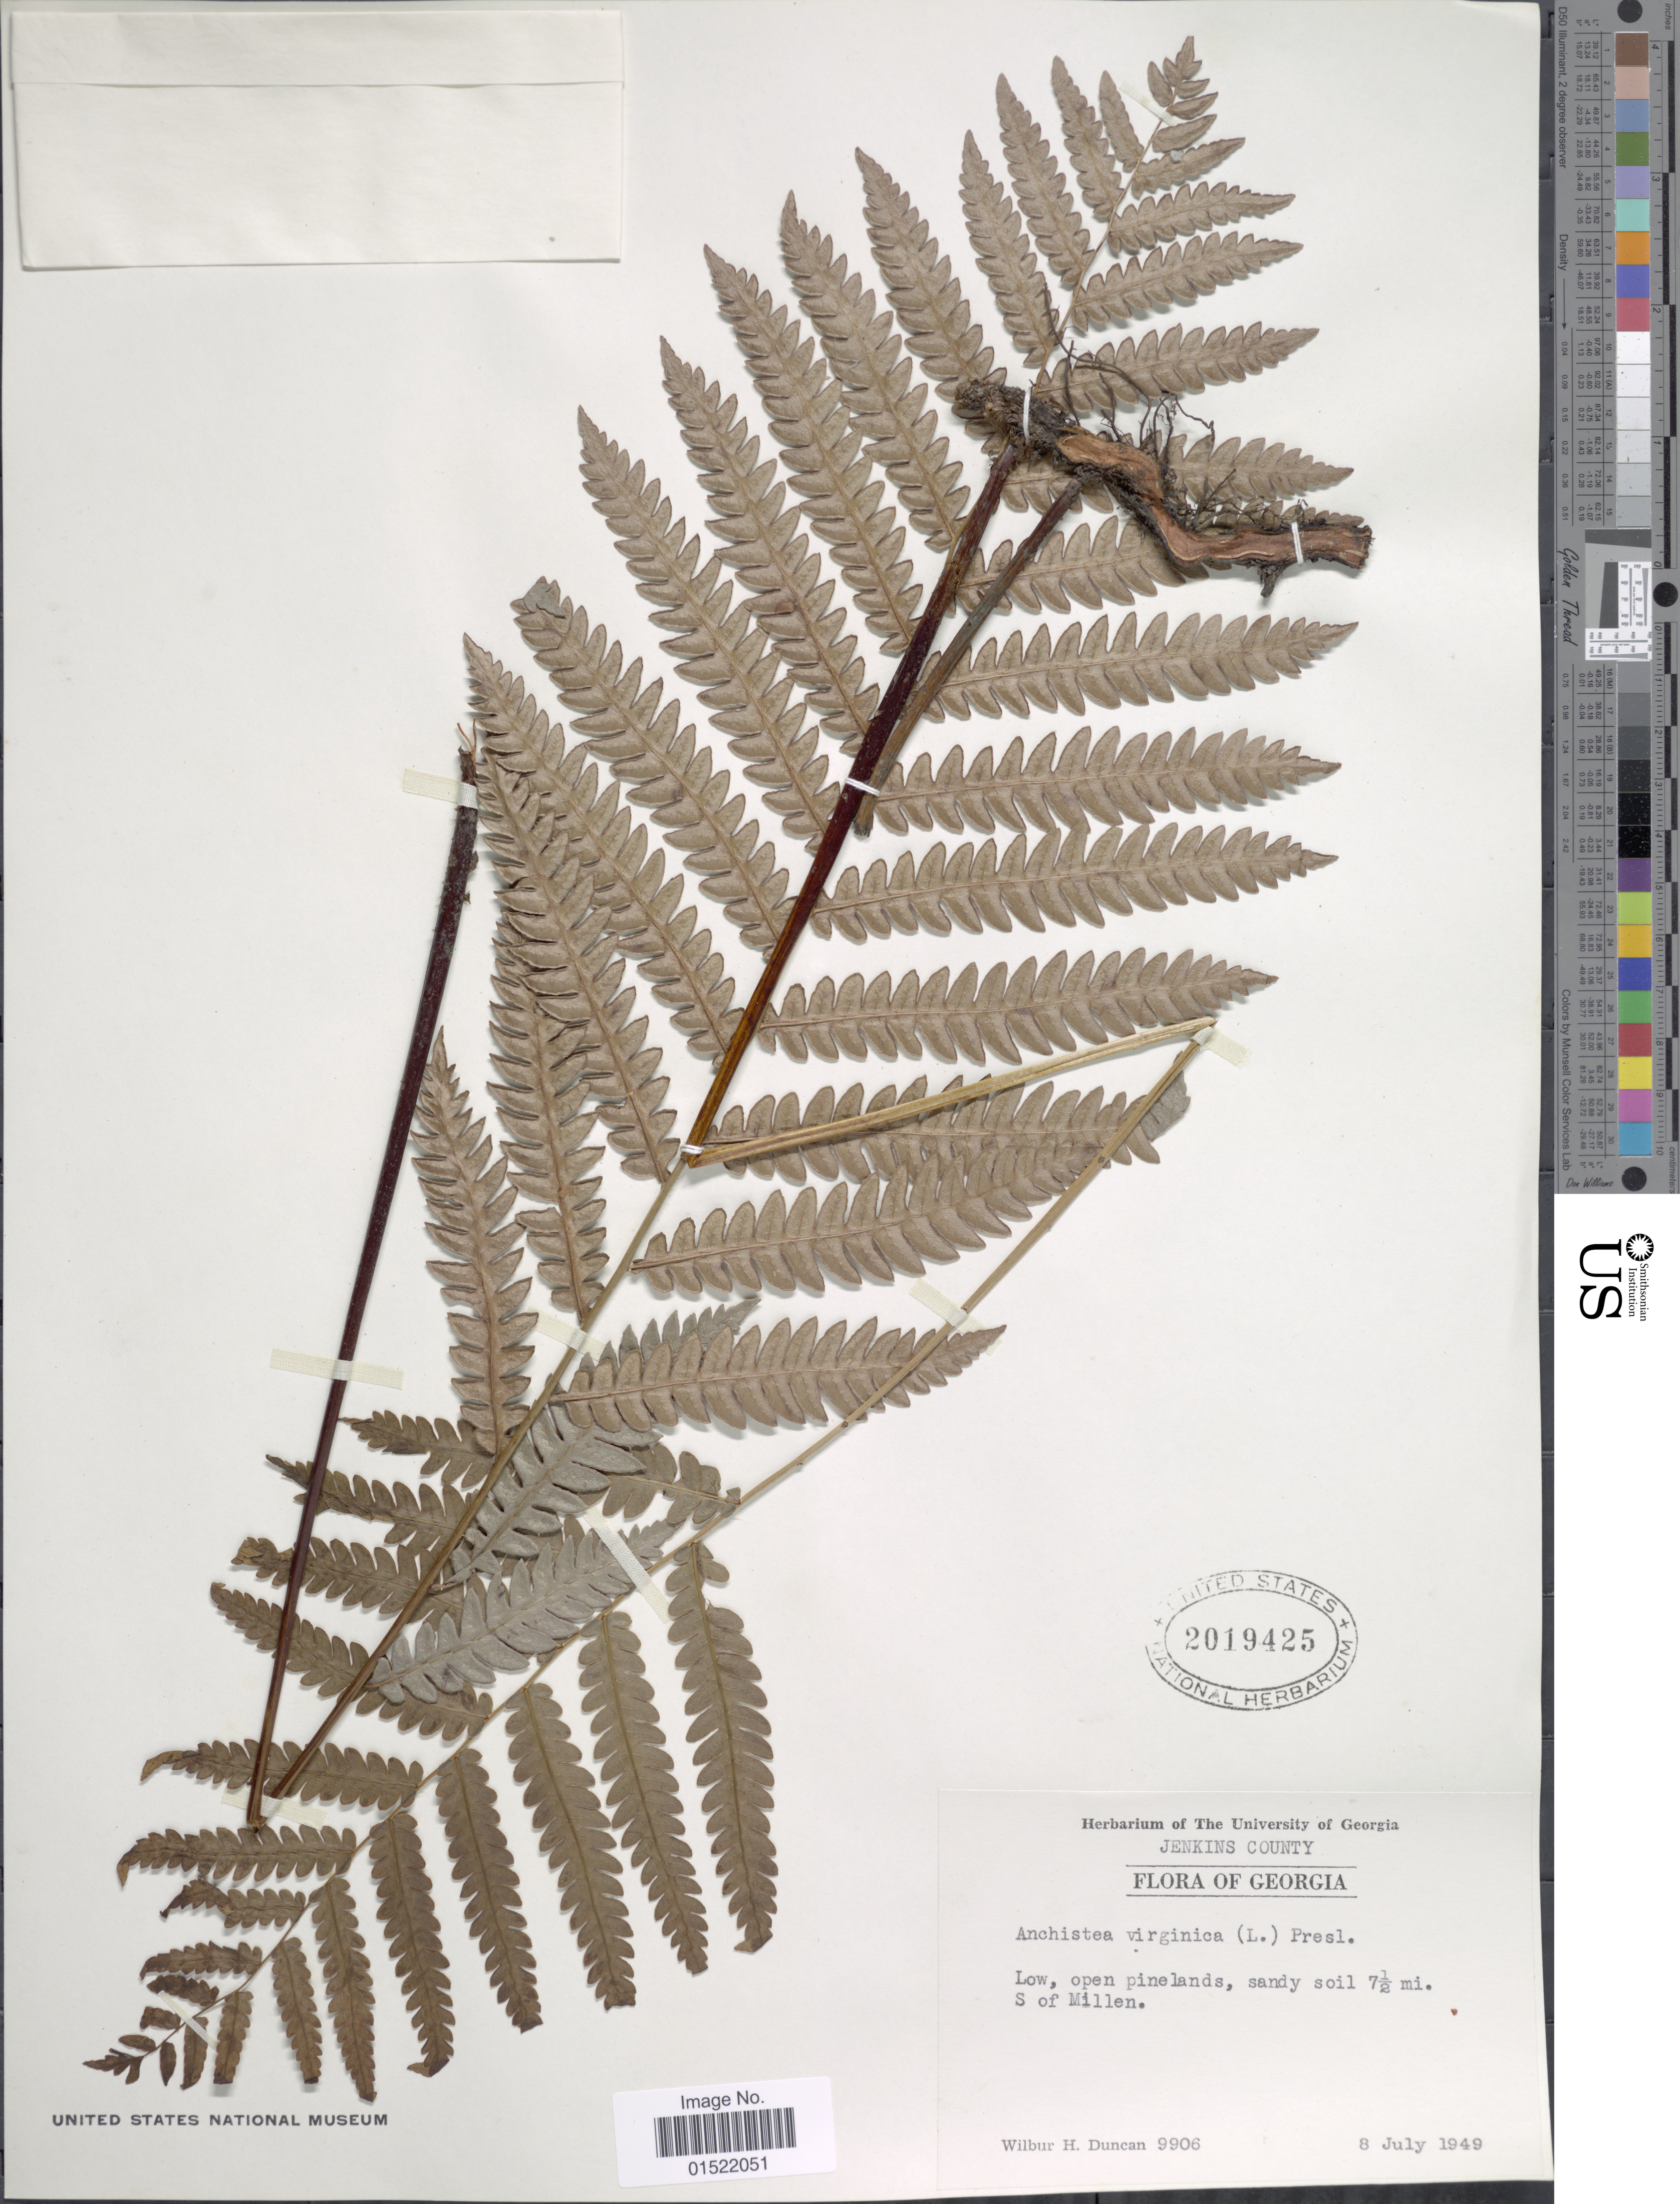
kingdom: Plantae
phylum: Tracheophyta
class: Polypodiopsida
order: Polypodiales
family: Blechnaceae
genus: Woodwardia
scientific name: Woodwardia virginica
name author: (L.) R.M. Sm.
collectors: W. H. Duncan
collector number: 9906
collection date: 1949-07-08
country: United States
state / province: Georgia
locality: Jenkins County, low open pinelands, sandy soil 7 1/2 mi. S of Millen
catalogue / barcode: US 2019425